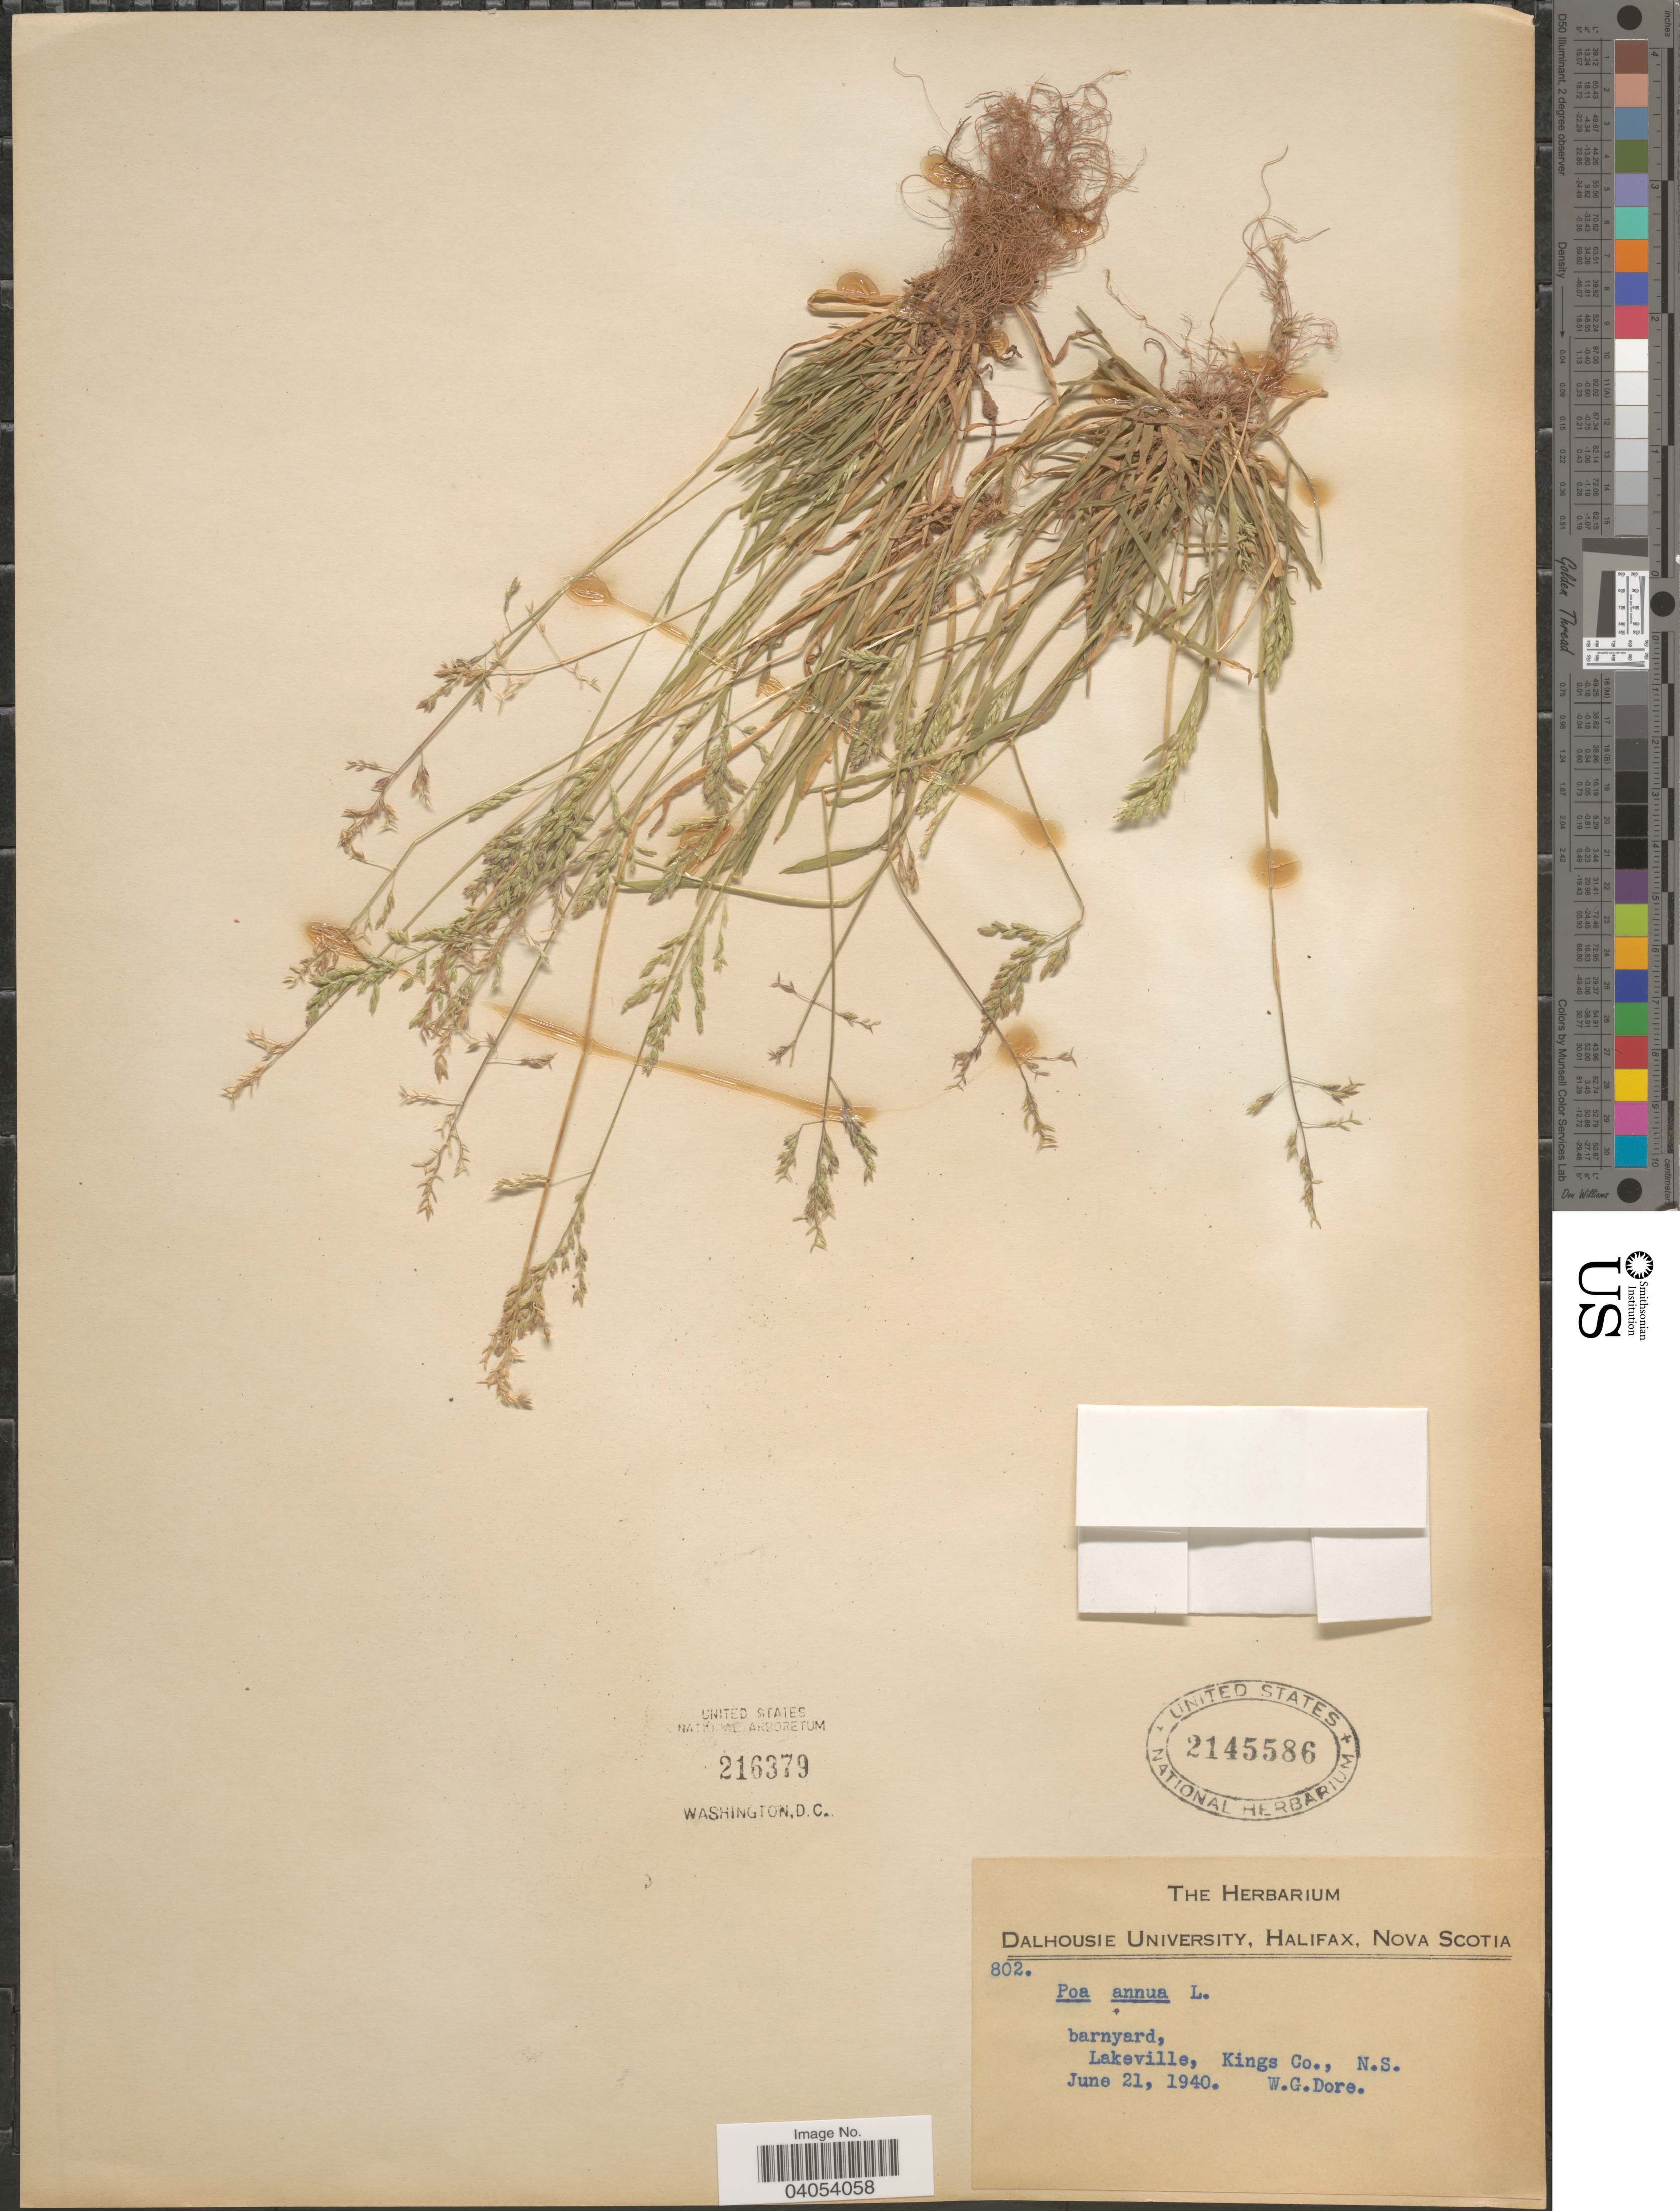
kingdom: Plantae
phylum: Tracheophyta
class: Liliopsida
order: Poales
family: Poaceae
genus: Poa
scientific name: Poa annua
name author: L.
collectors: W. Dore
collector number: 802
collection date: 1940-06-21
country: Canada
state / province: Nova Scotia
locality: Barnyard, Lakeville, Kings Co.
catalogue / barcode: US 2145586